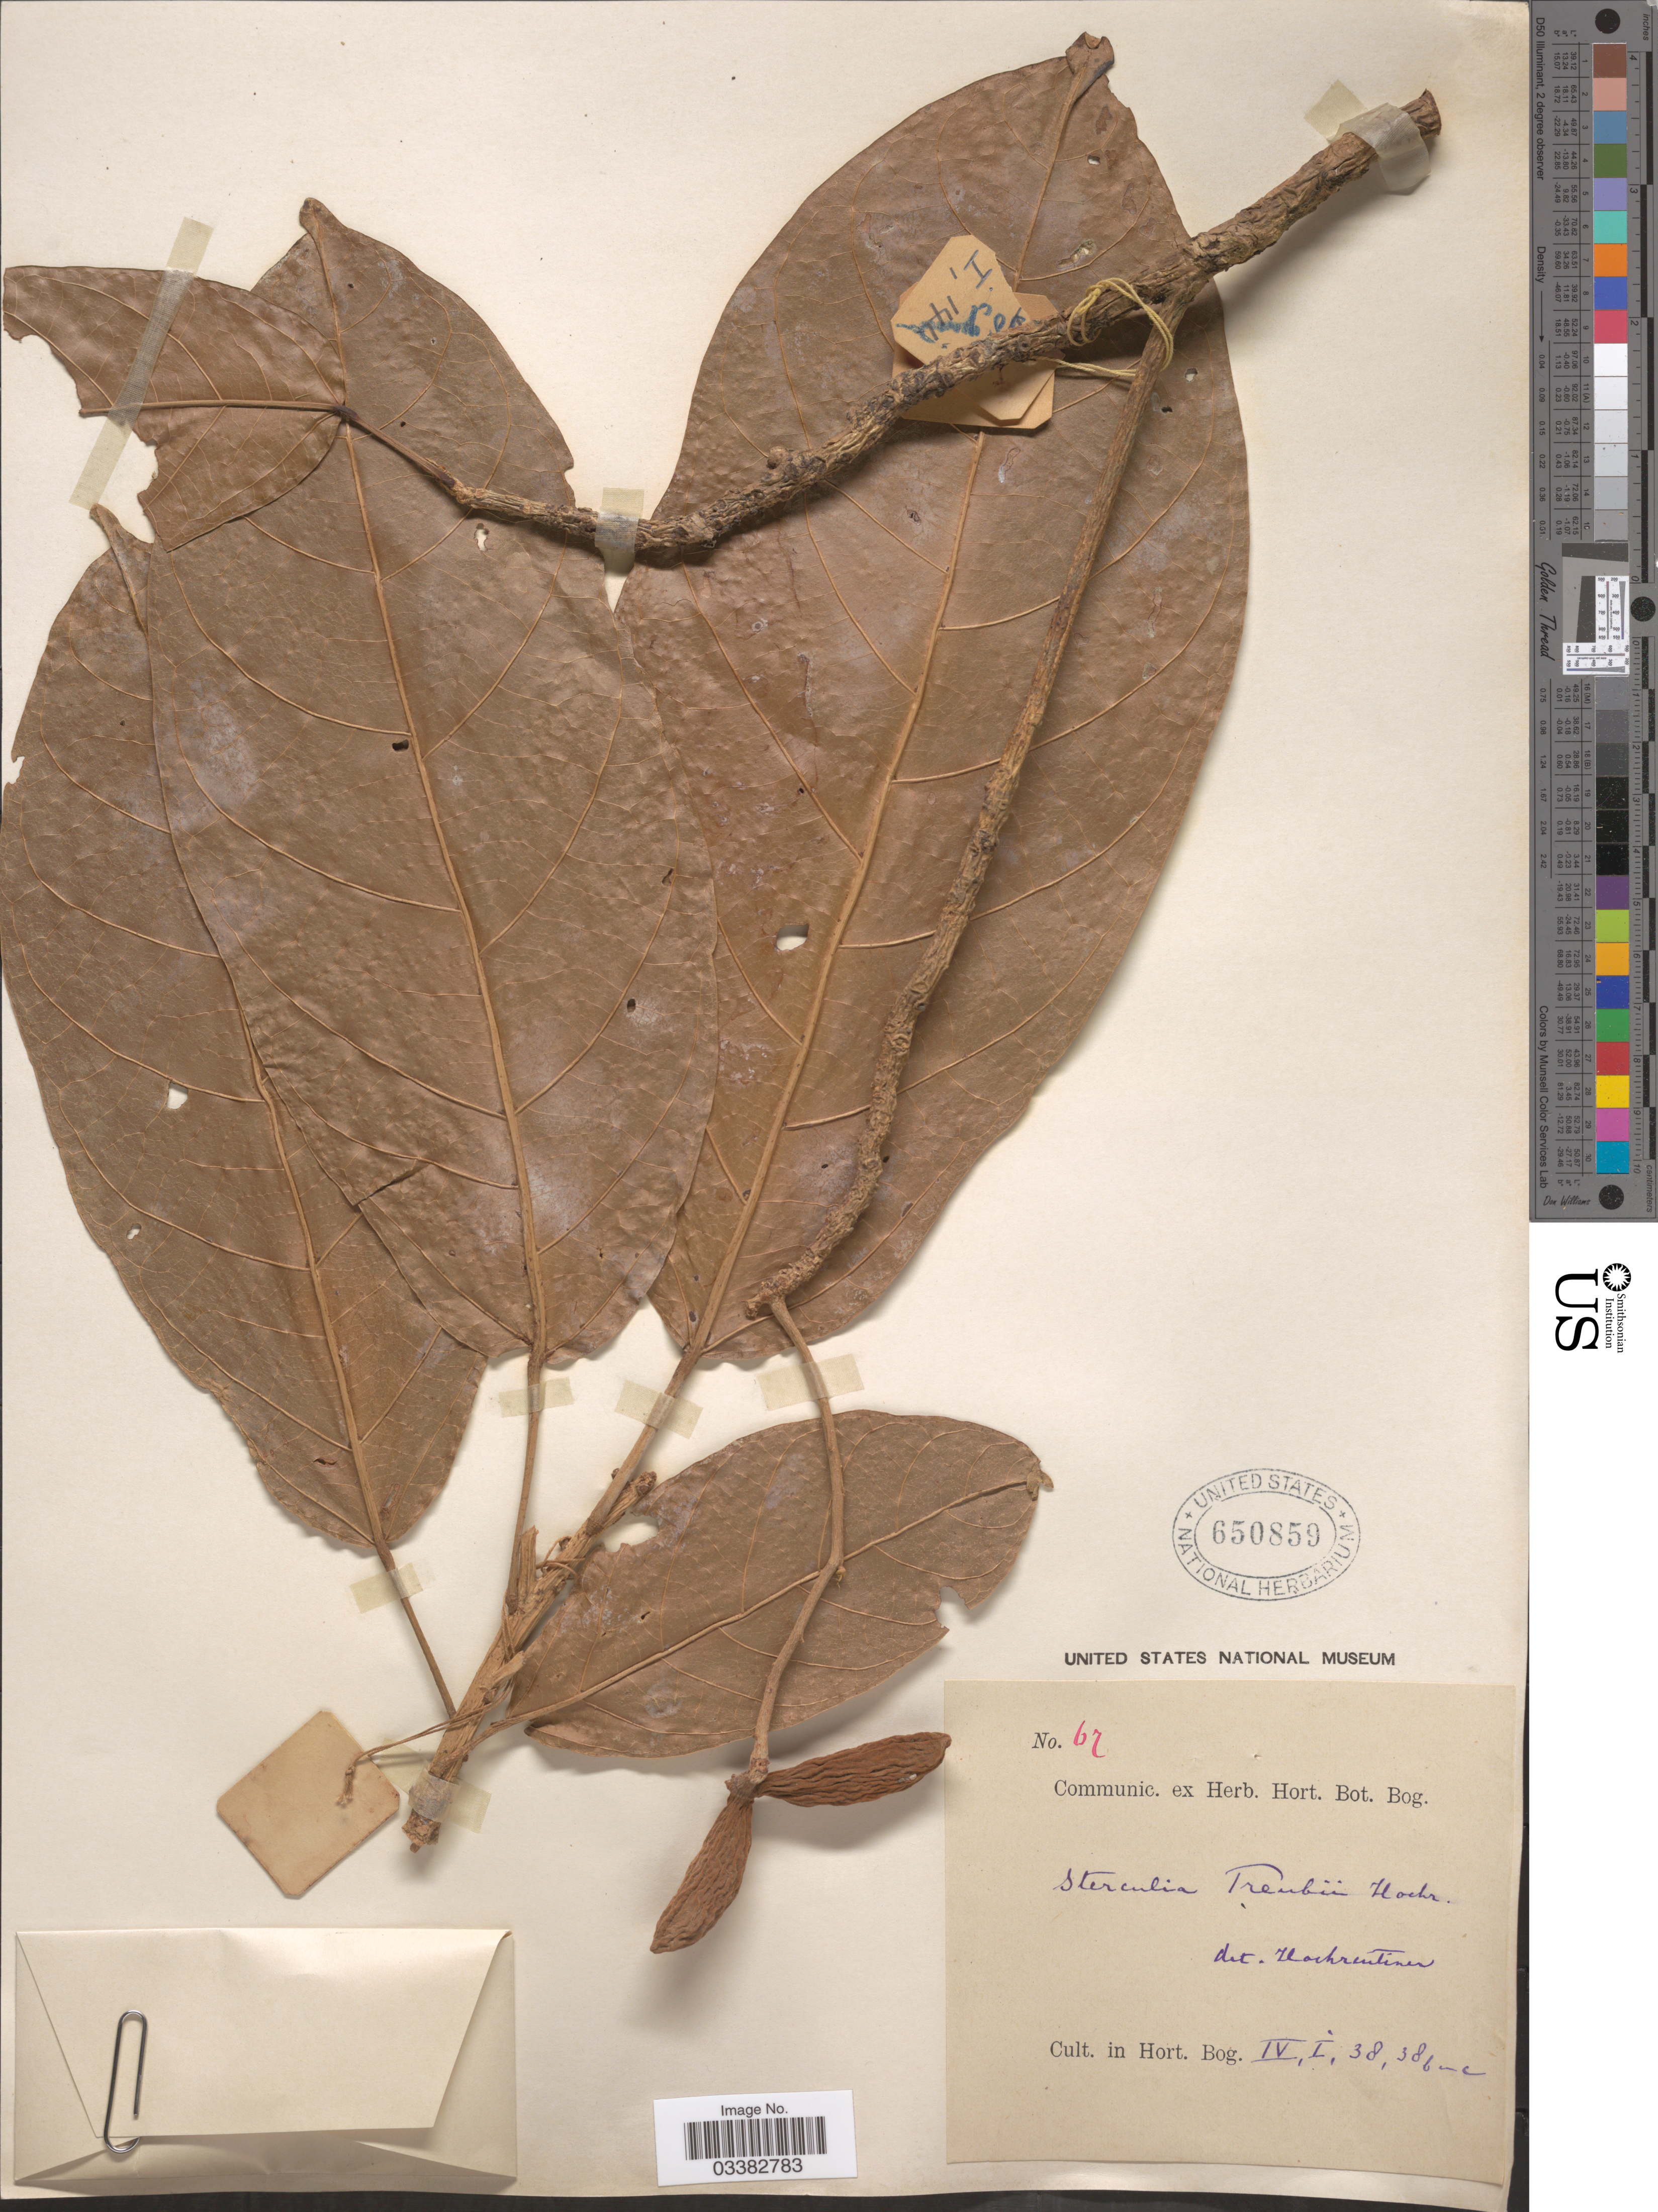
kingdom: Plantae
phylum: Tracheophyta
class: Magnoliopsida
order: Malvales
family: Malvaceae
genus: Sterculia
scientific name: Sterculia treubii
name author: Hochr.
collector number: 67*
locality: Hort. Bog. IV, I, 38, 38b en c [unsure placement]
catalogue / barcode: US 650859